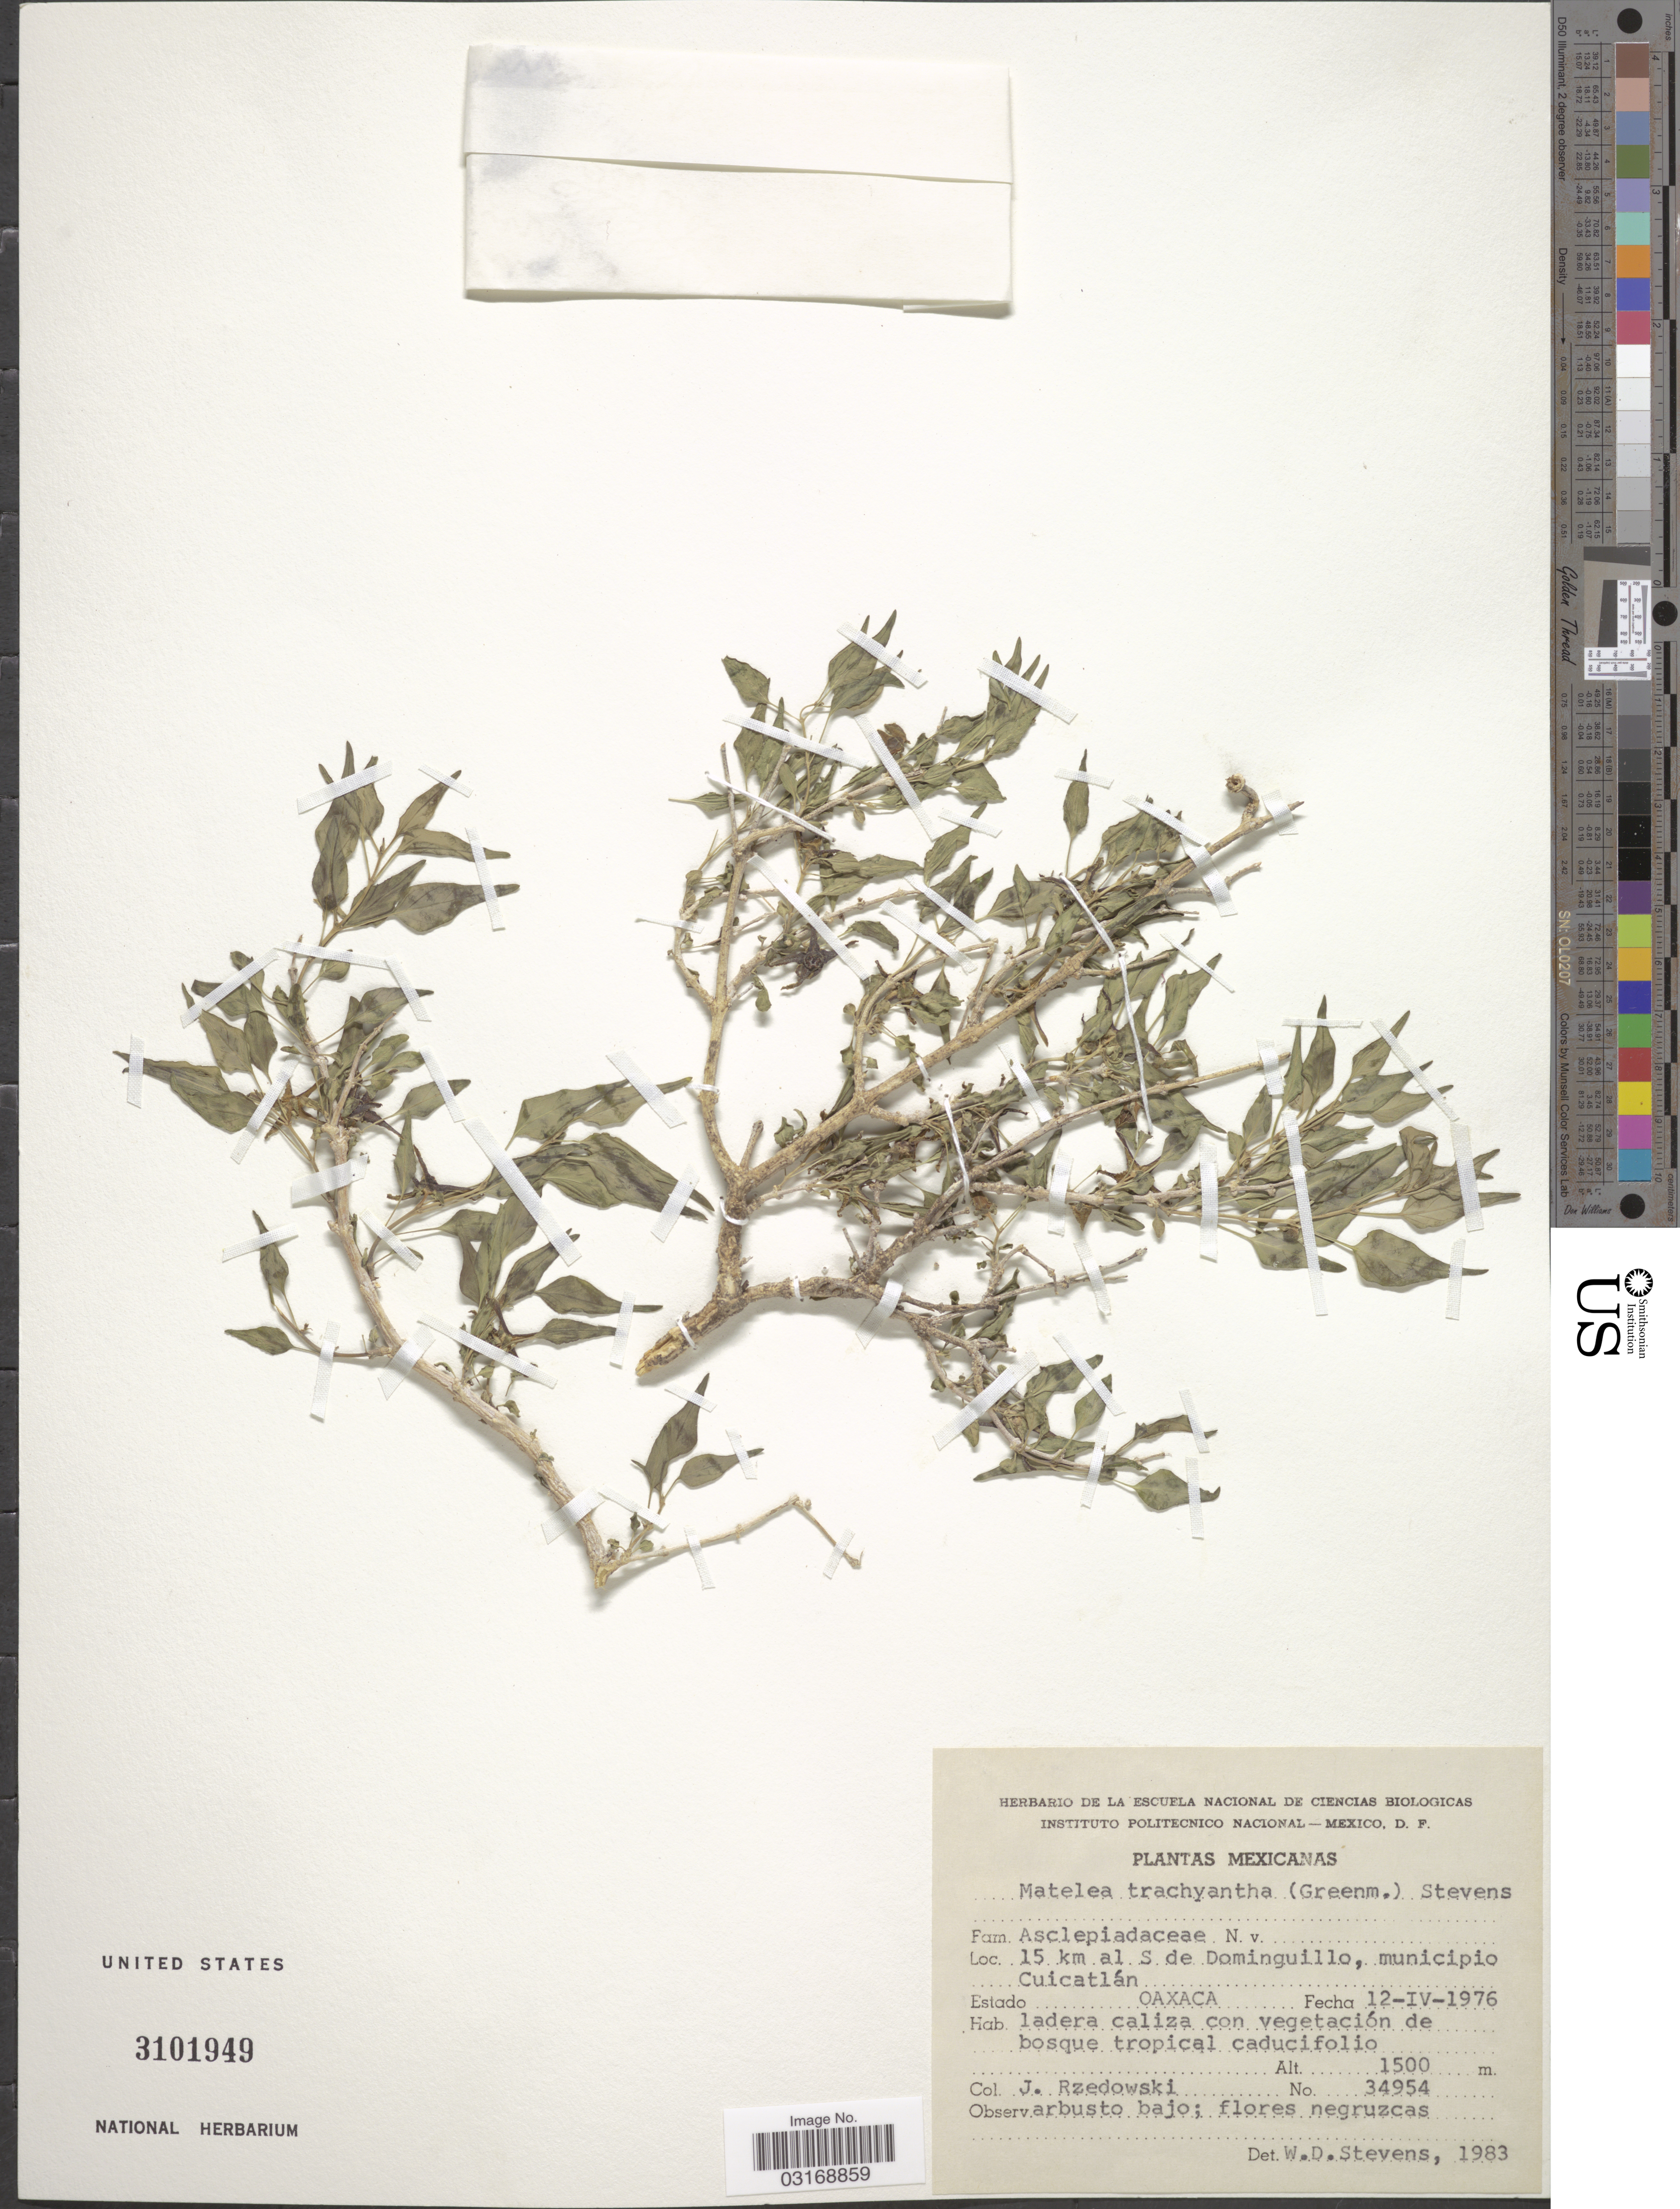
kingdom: Plantae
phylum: Tracheophyta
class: Magnoliopsida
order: Gentianales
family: Apocynaceae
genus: Matelea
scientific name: Matelea trachyantha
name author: (Greenm.) W.D. Stevens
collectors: J. Rzedowski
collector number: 34954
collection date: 1976-04-12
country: Mexico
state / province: Oaxaca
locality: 15 km al S de Dominguillo, municipio Cuicatlán.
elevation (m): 1500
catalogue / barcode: US 3101949